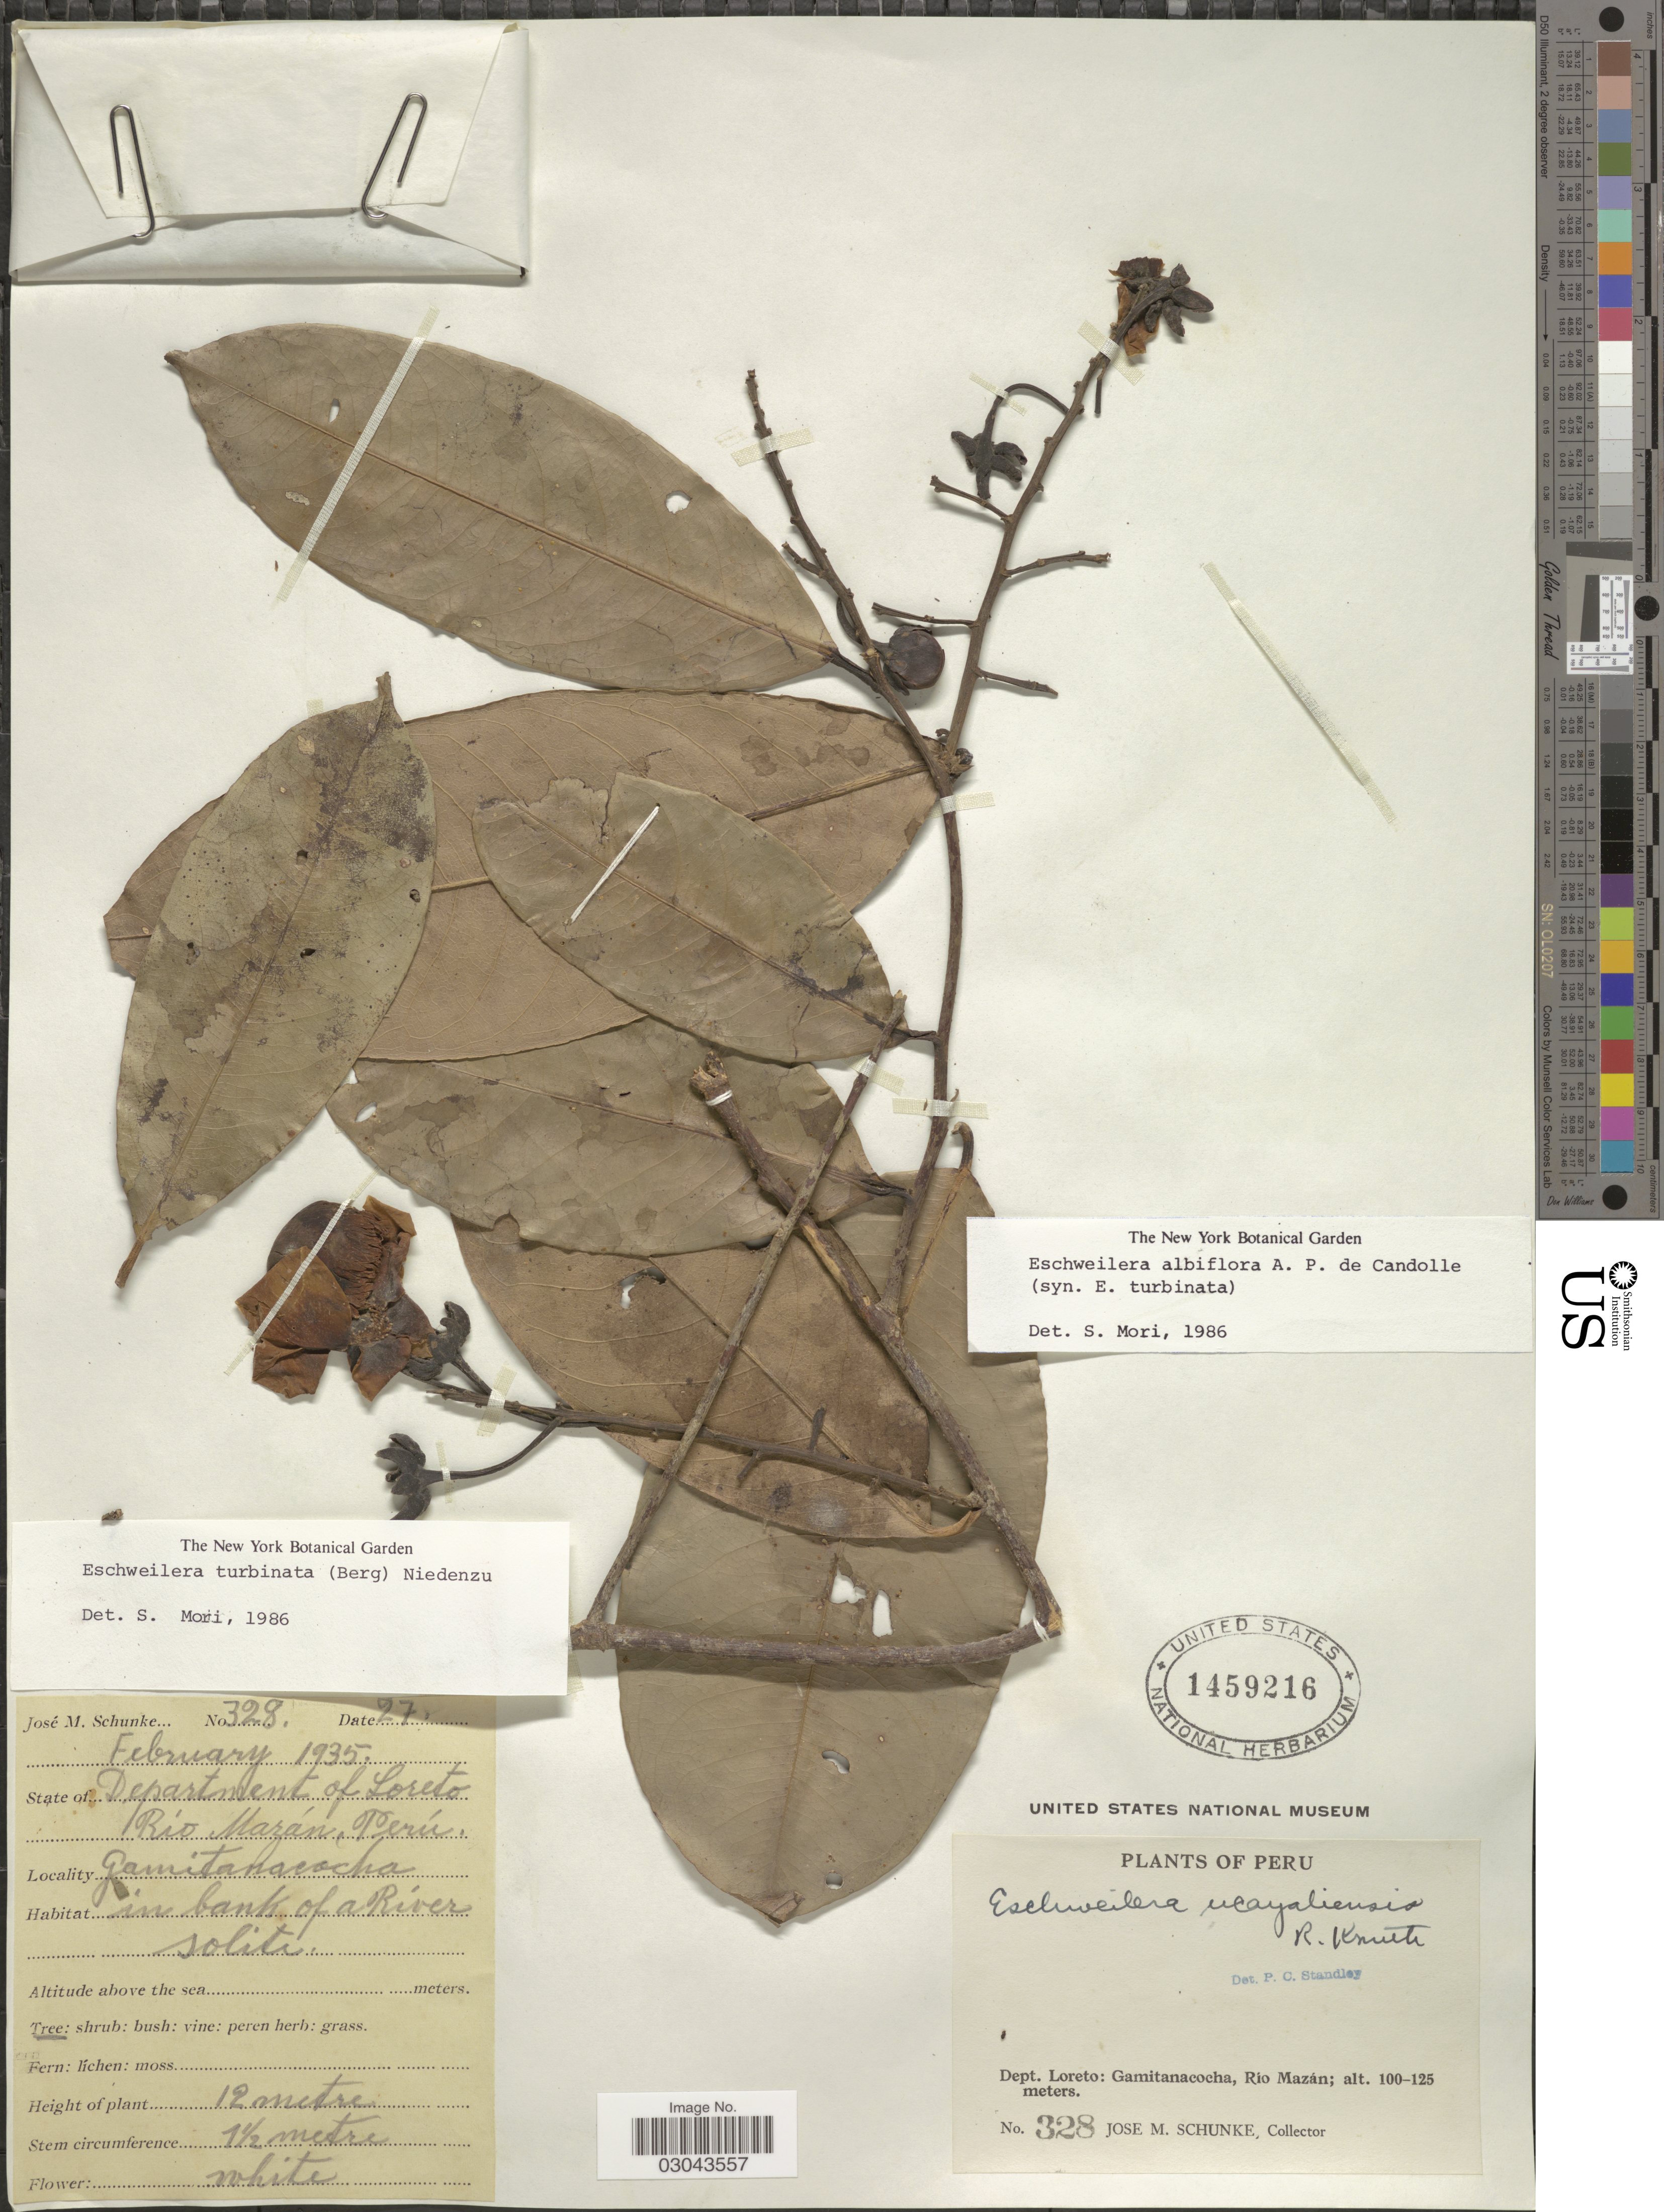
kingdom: Plantae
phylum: Tracheophyta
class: Magnoliopsida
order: Ericales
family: Lecythidaceae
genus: Eschweilera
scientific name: Eschweilera albiflora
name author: (DC.) Miers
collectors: J. M. Schunke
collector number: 328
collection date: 1935-02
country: Peru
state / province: Loreto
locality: Dept. Loreto: Gamitanacocha, Río Mazán. In bank of a River solite.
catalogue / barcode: US 1459216